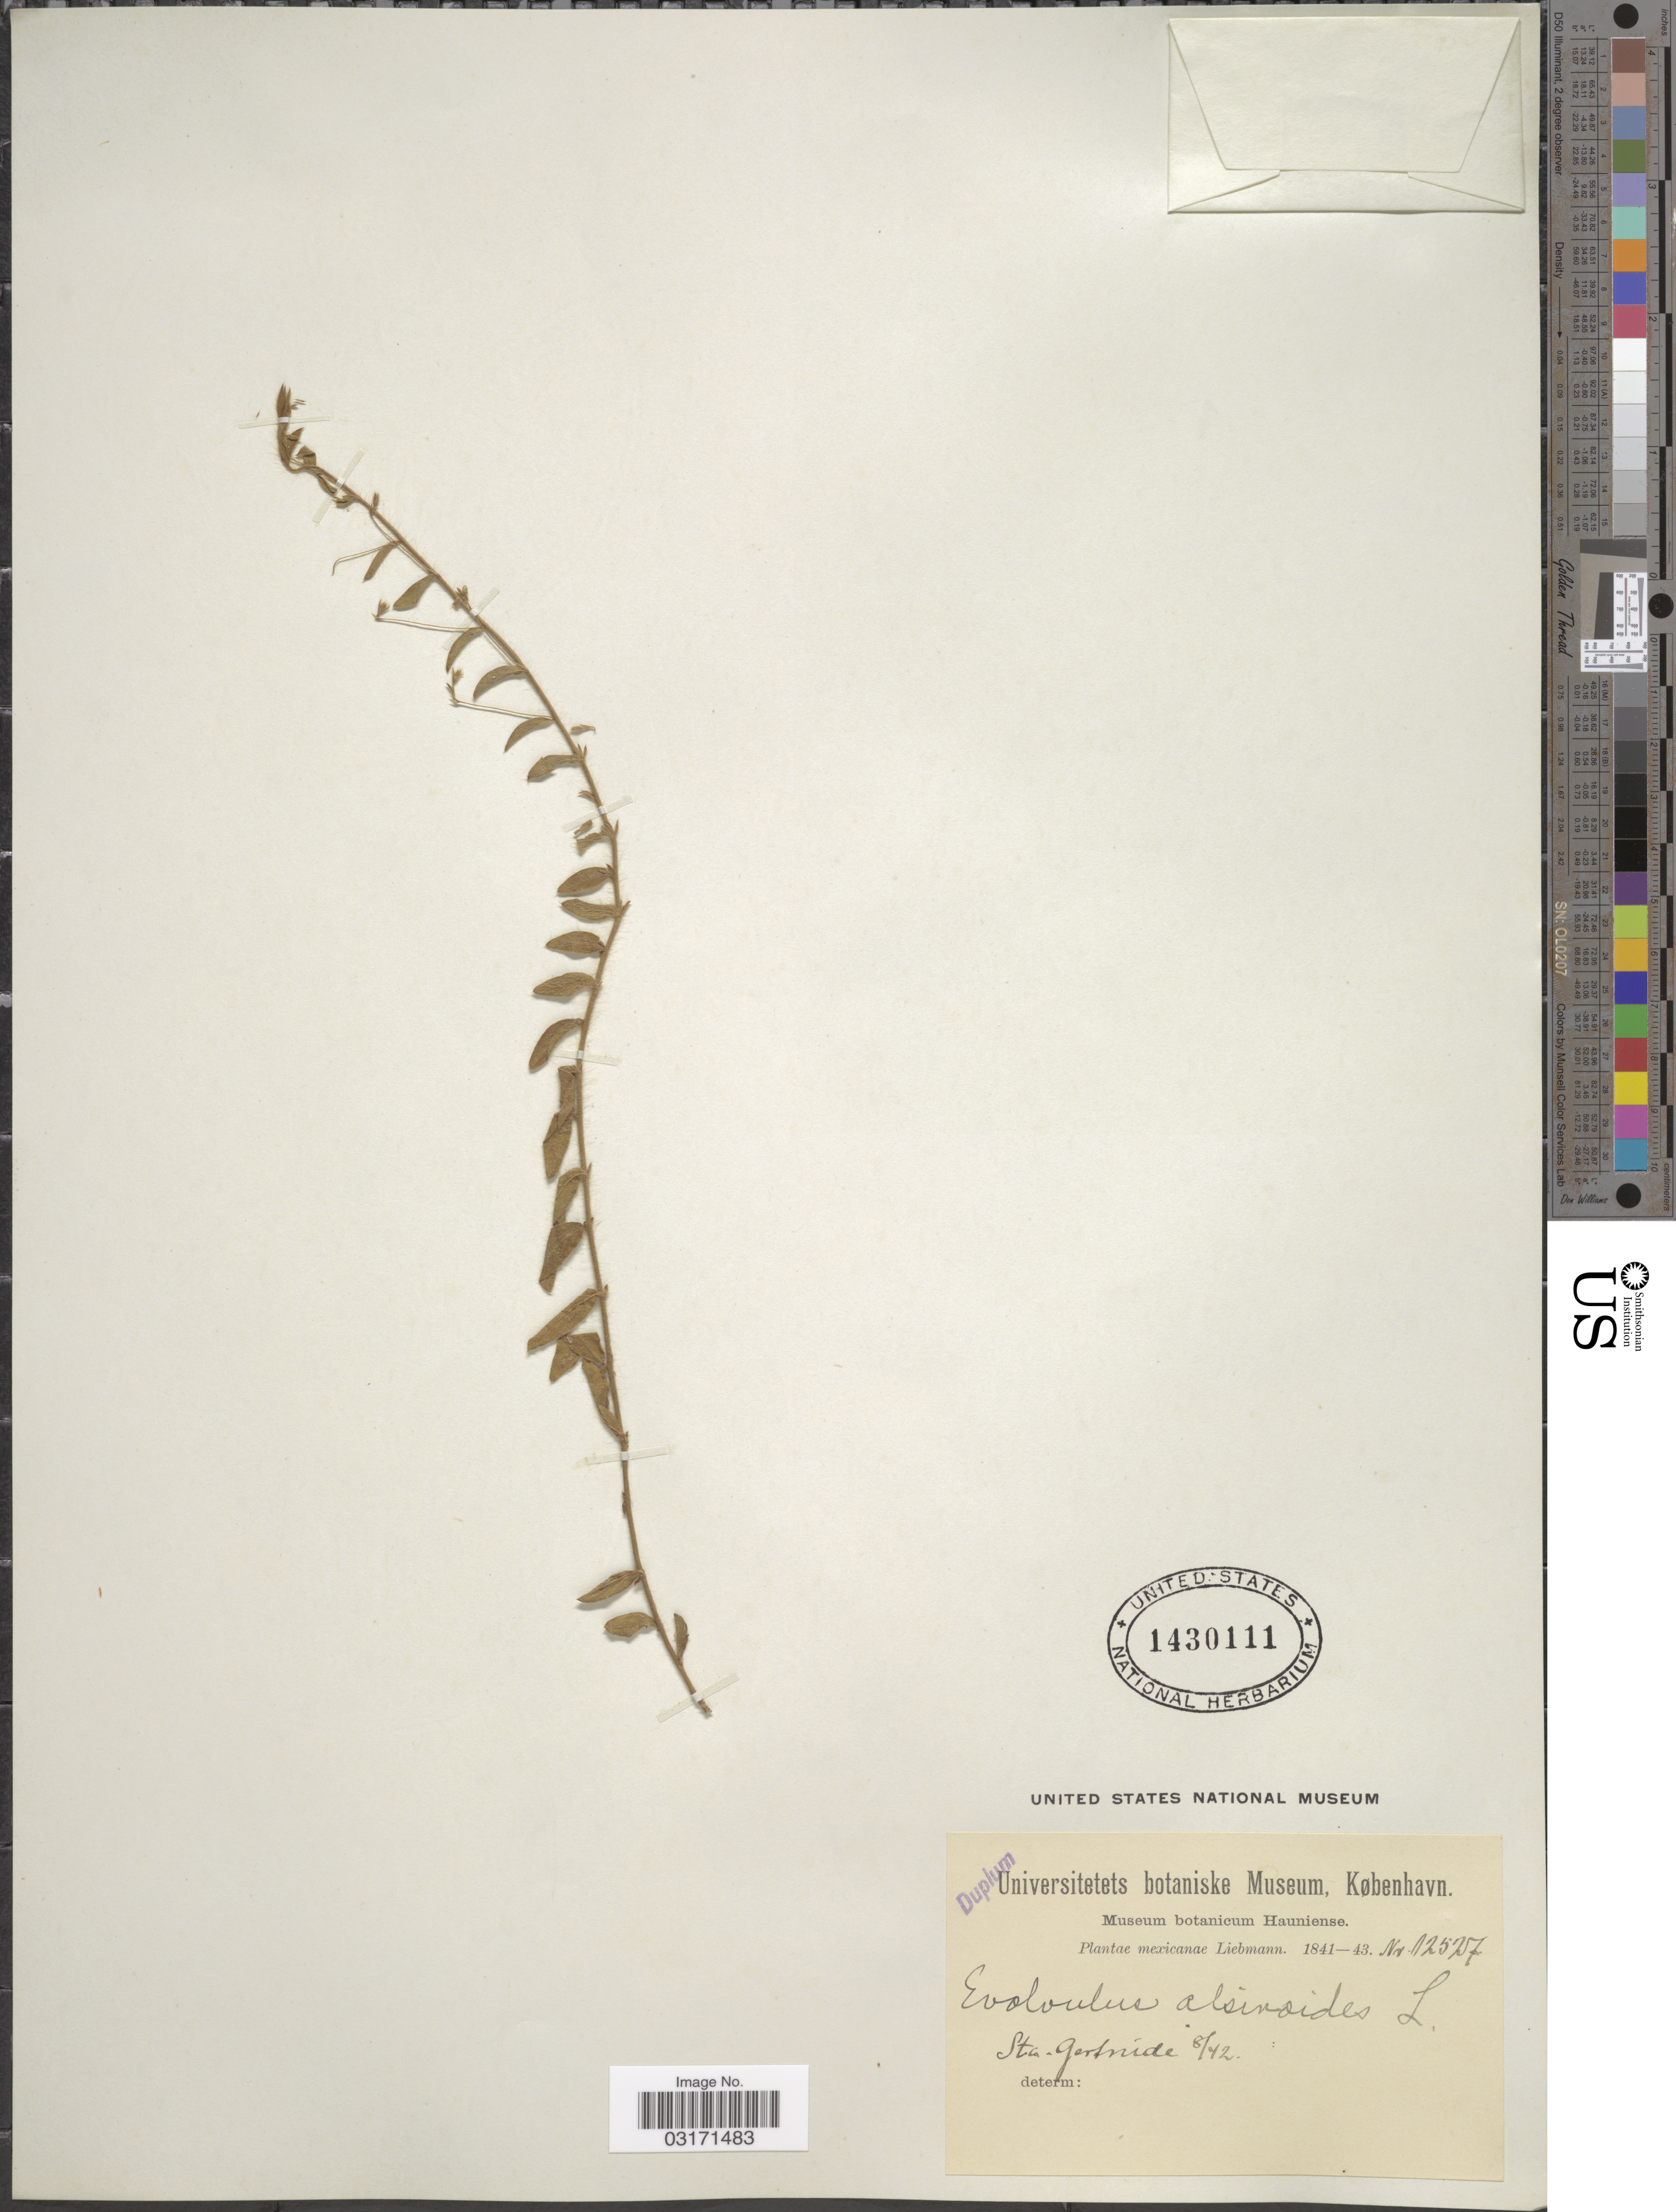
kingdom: Plantae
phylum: Tracheophyta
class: Magnoliopsida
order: Solanales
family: Convolvulaceae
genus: Evolvulus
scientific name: Evolvulus alsinoides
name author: (L.) L.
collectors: Liebmann, --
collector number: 12527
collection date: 1842-08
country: Mexico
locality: Sta. Gertrude.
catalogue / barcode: US 1430111